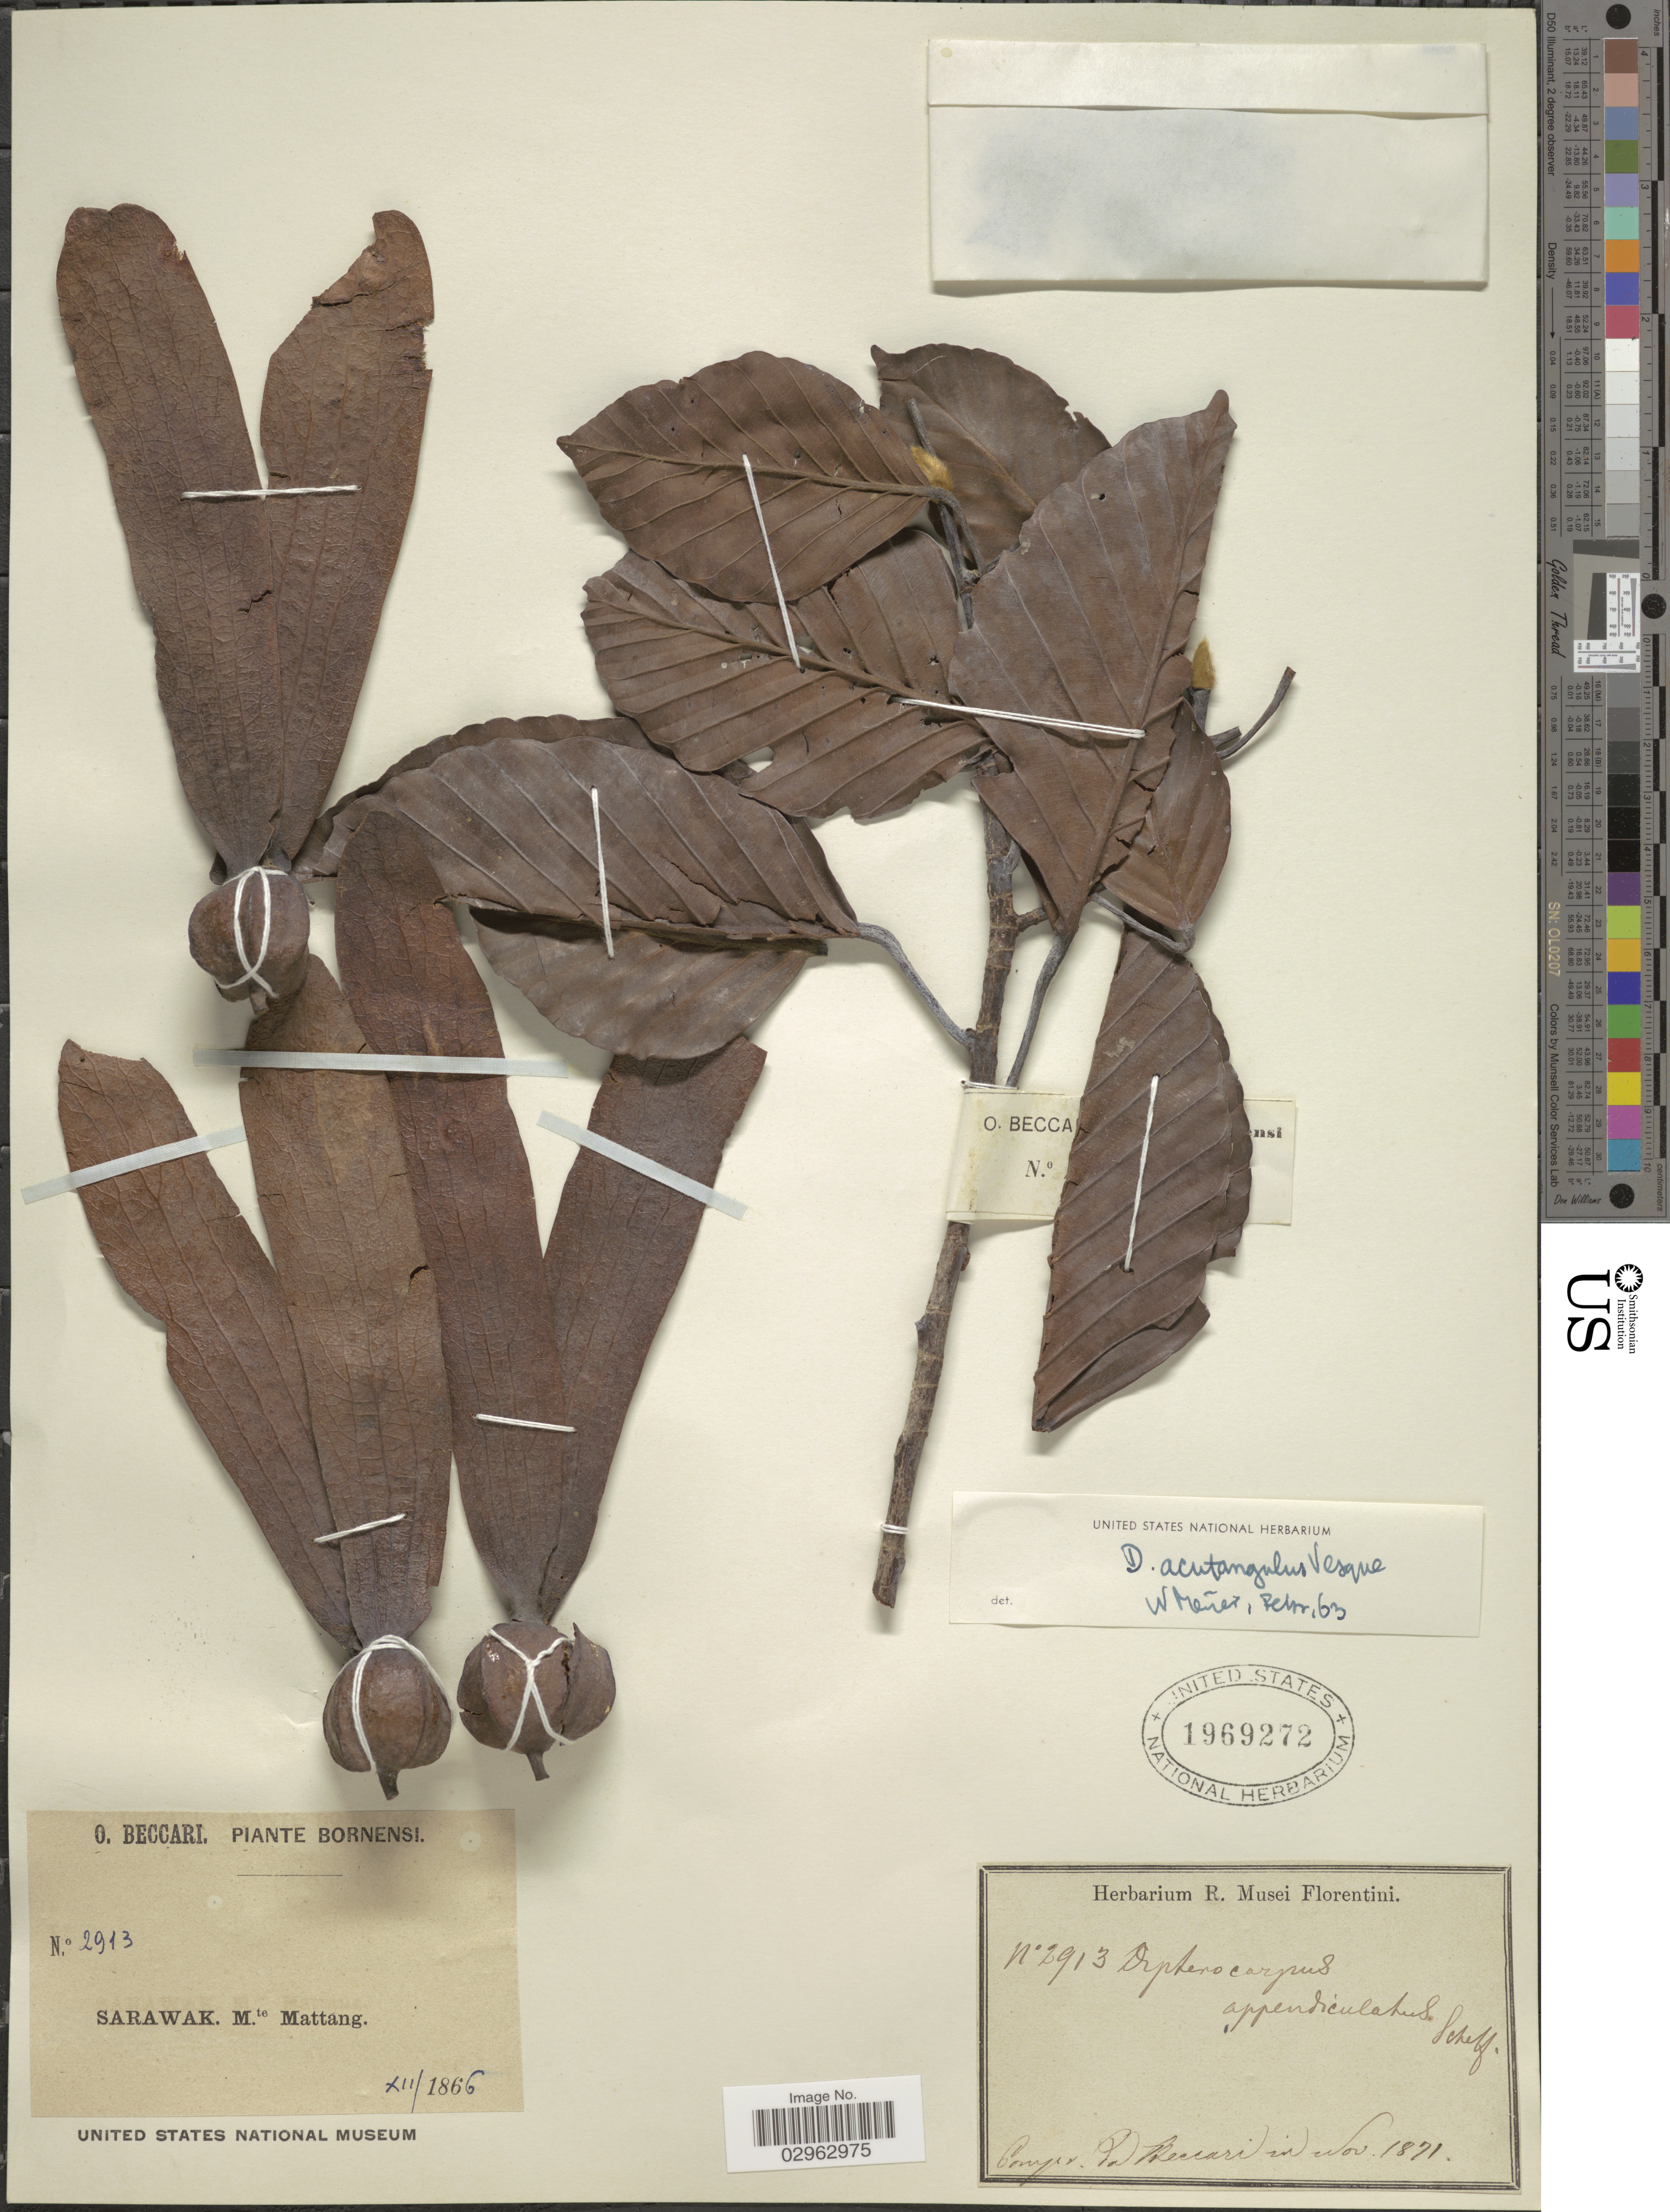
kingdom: Plantae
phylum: Tracheophyta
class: Magnoliopsida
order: Malvales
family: Dipterocarpaceae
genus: Dipterocarpus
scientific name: Dipterocarpus appendiculatus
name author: Scheff.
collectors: O. Beccari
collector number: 2913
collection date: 1866-12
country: Malaysia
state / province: Sarawak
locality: Mte. Mattang.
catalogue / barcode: US 1969272